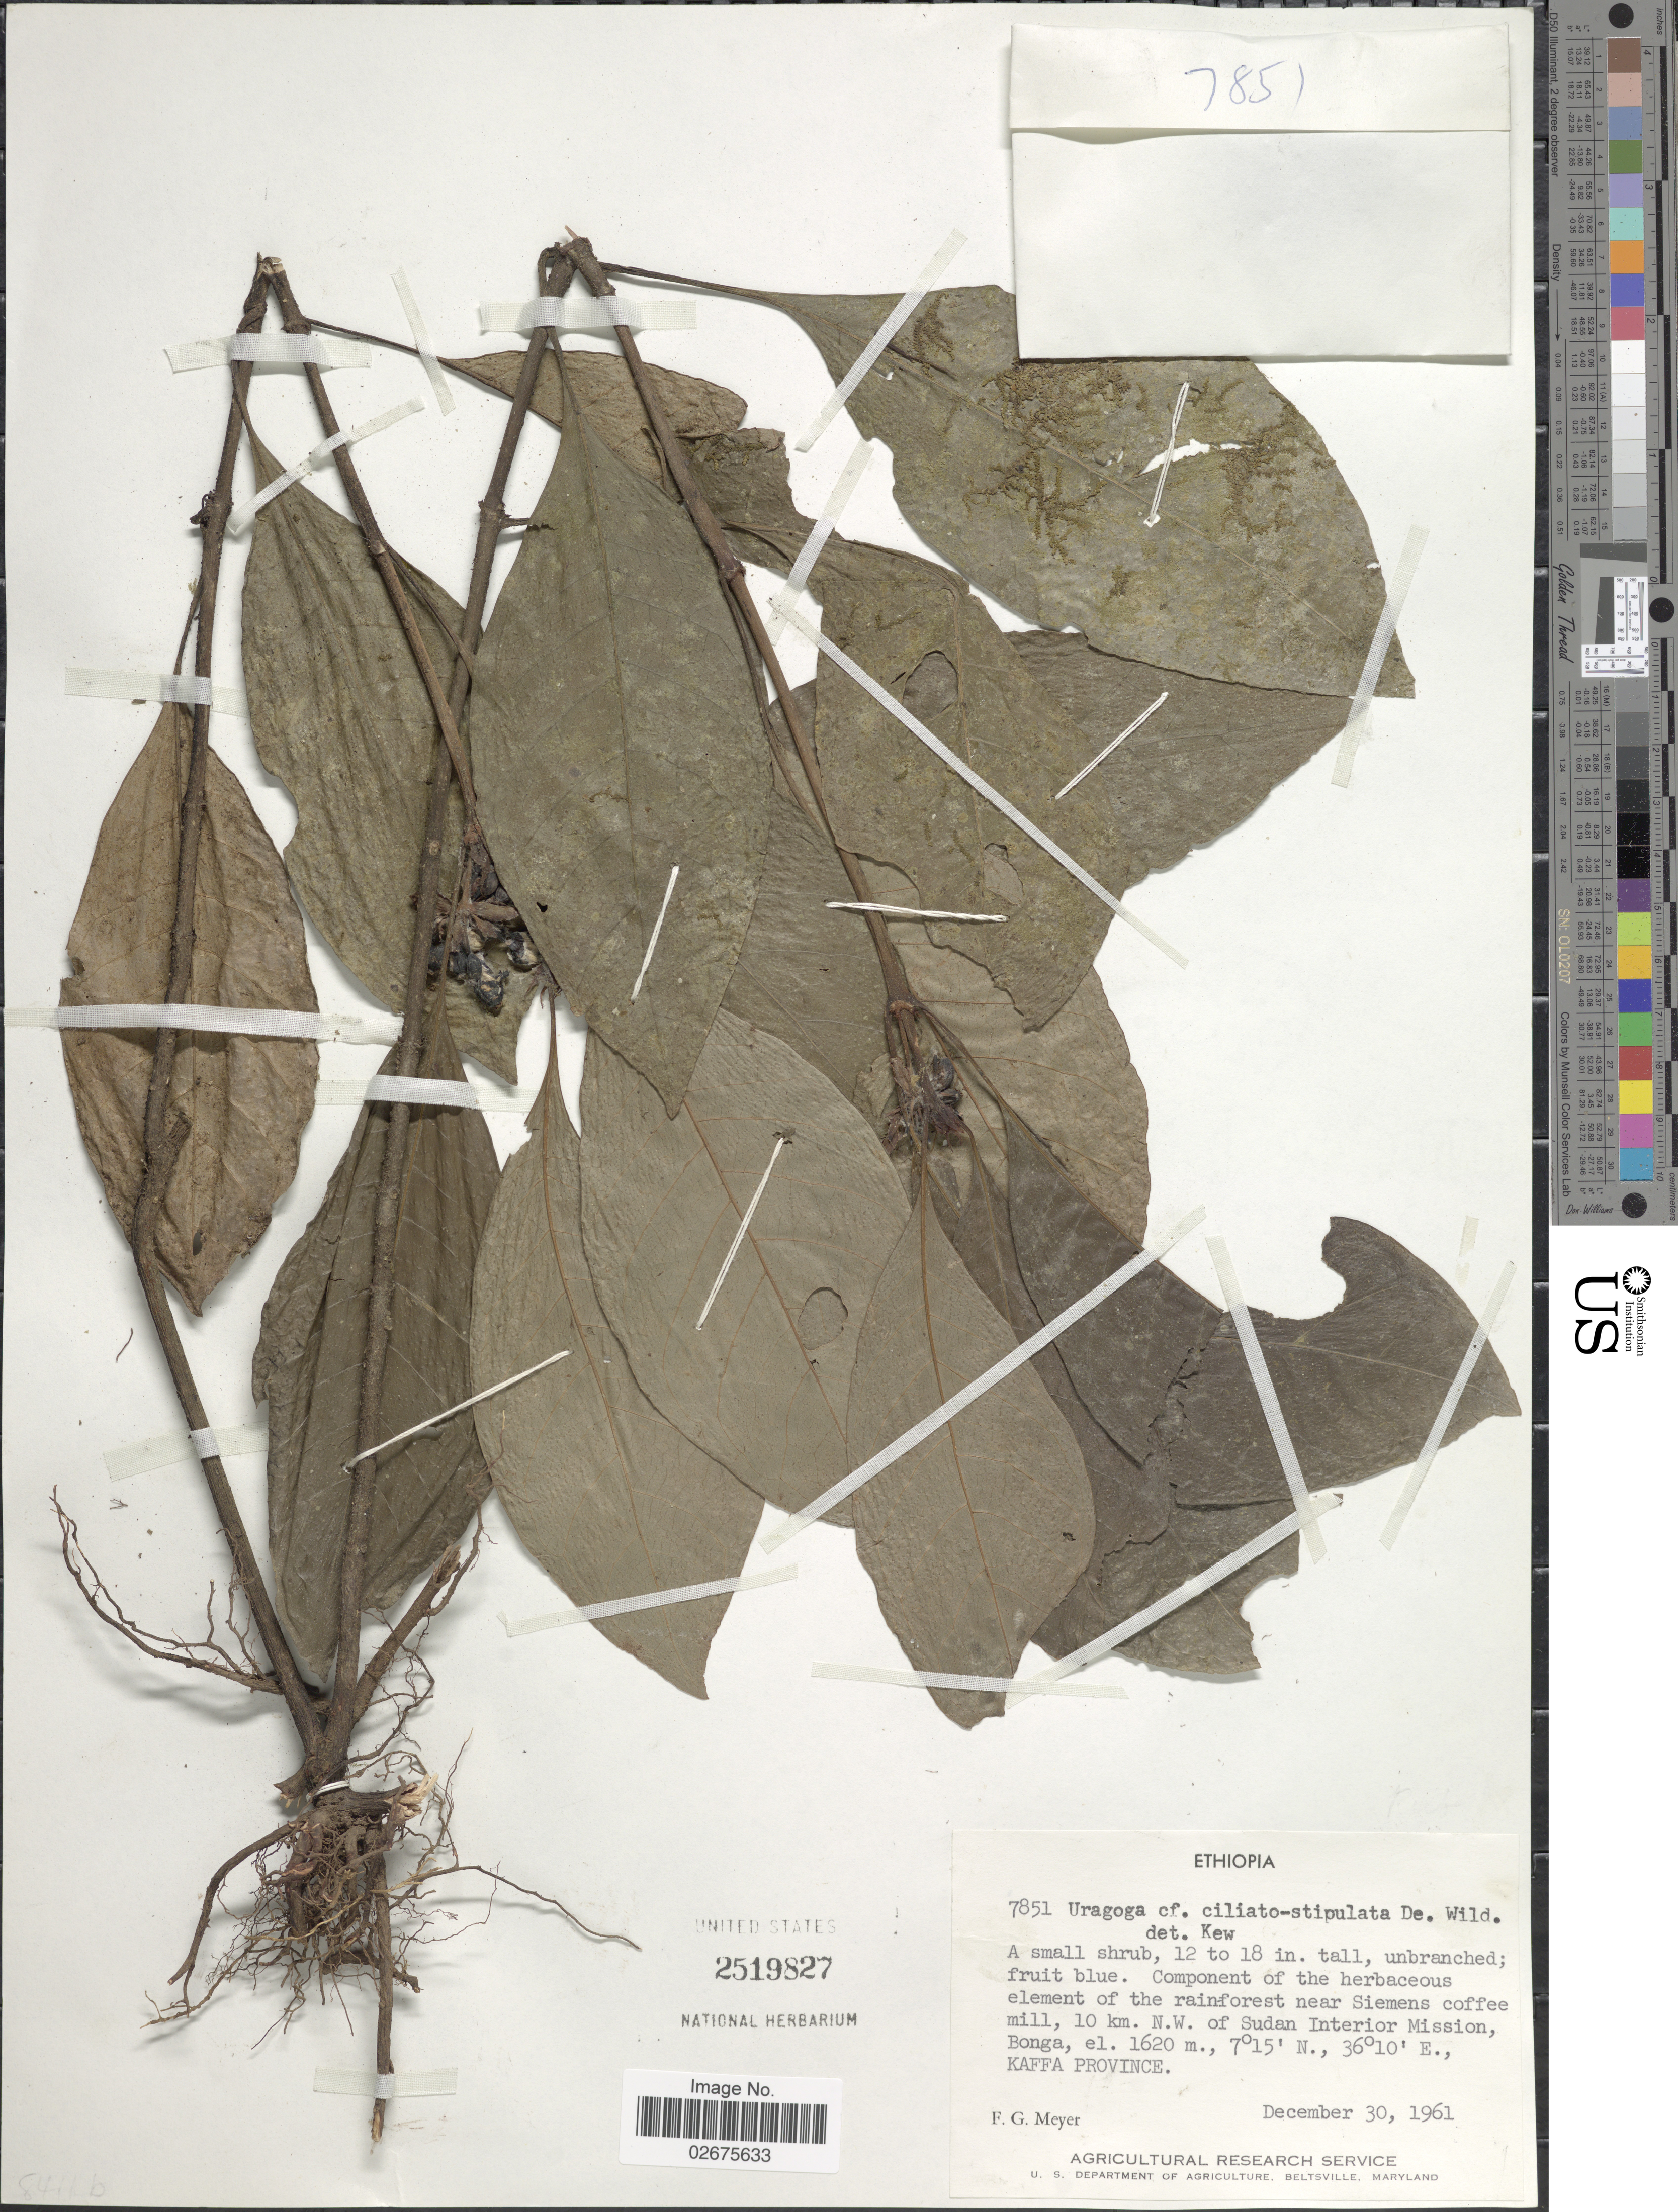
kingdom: Plantae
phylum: Tracheophyta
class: Magnoliopsida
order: Gentianales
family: Rubiaceae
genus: Uragoga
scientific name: Uragoga ciliatostipulata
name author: De Wild.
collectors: F. G. Meyer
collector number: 7851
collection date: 1961-12-30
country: Ethiopia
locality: The rainforest near Siemens coffee mill, 10 km. N.W. of Sudan Interior Mission, Bonga, Kaffa Province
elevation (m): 1620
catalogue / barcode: US 2519827